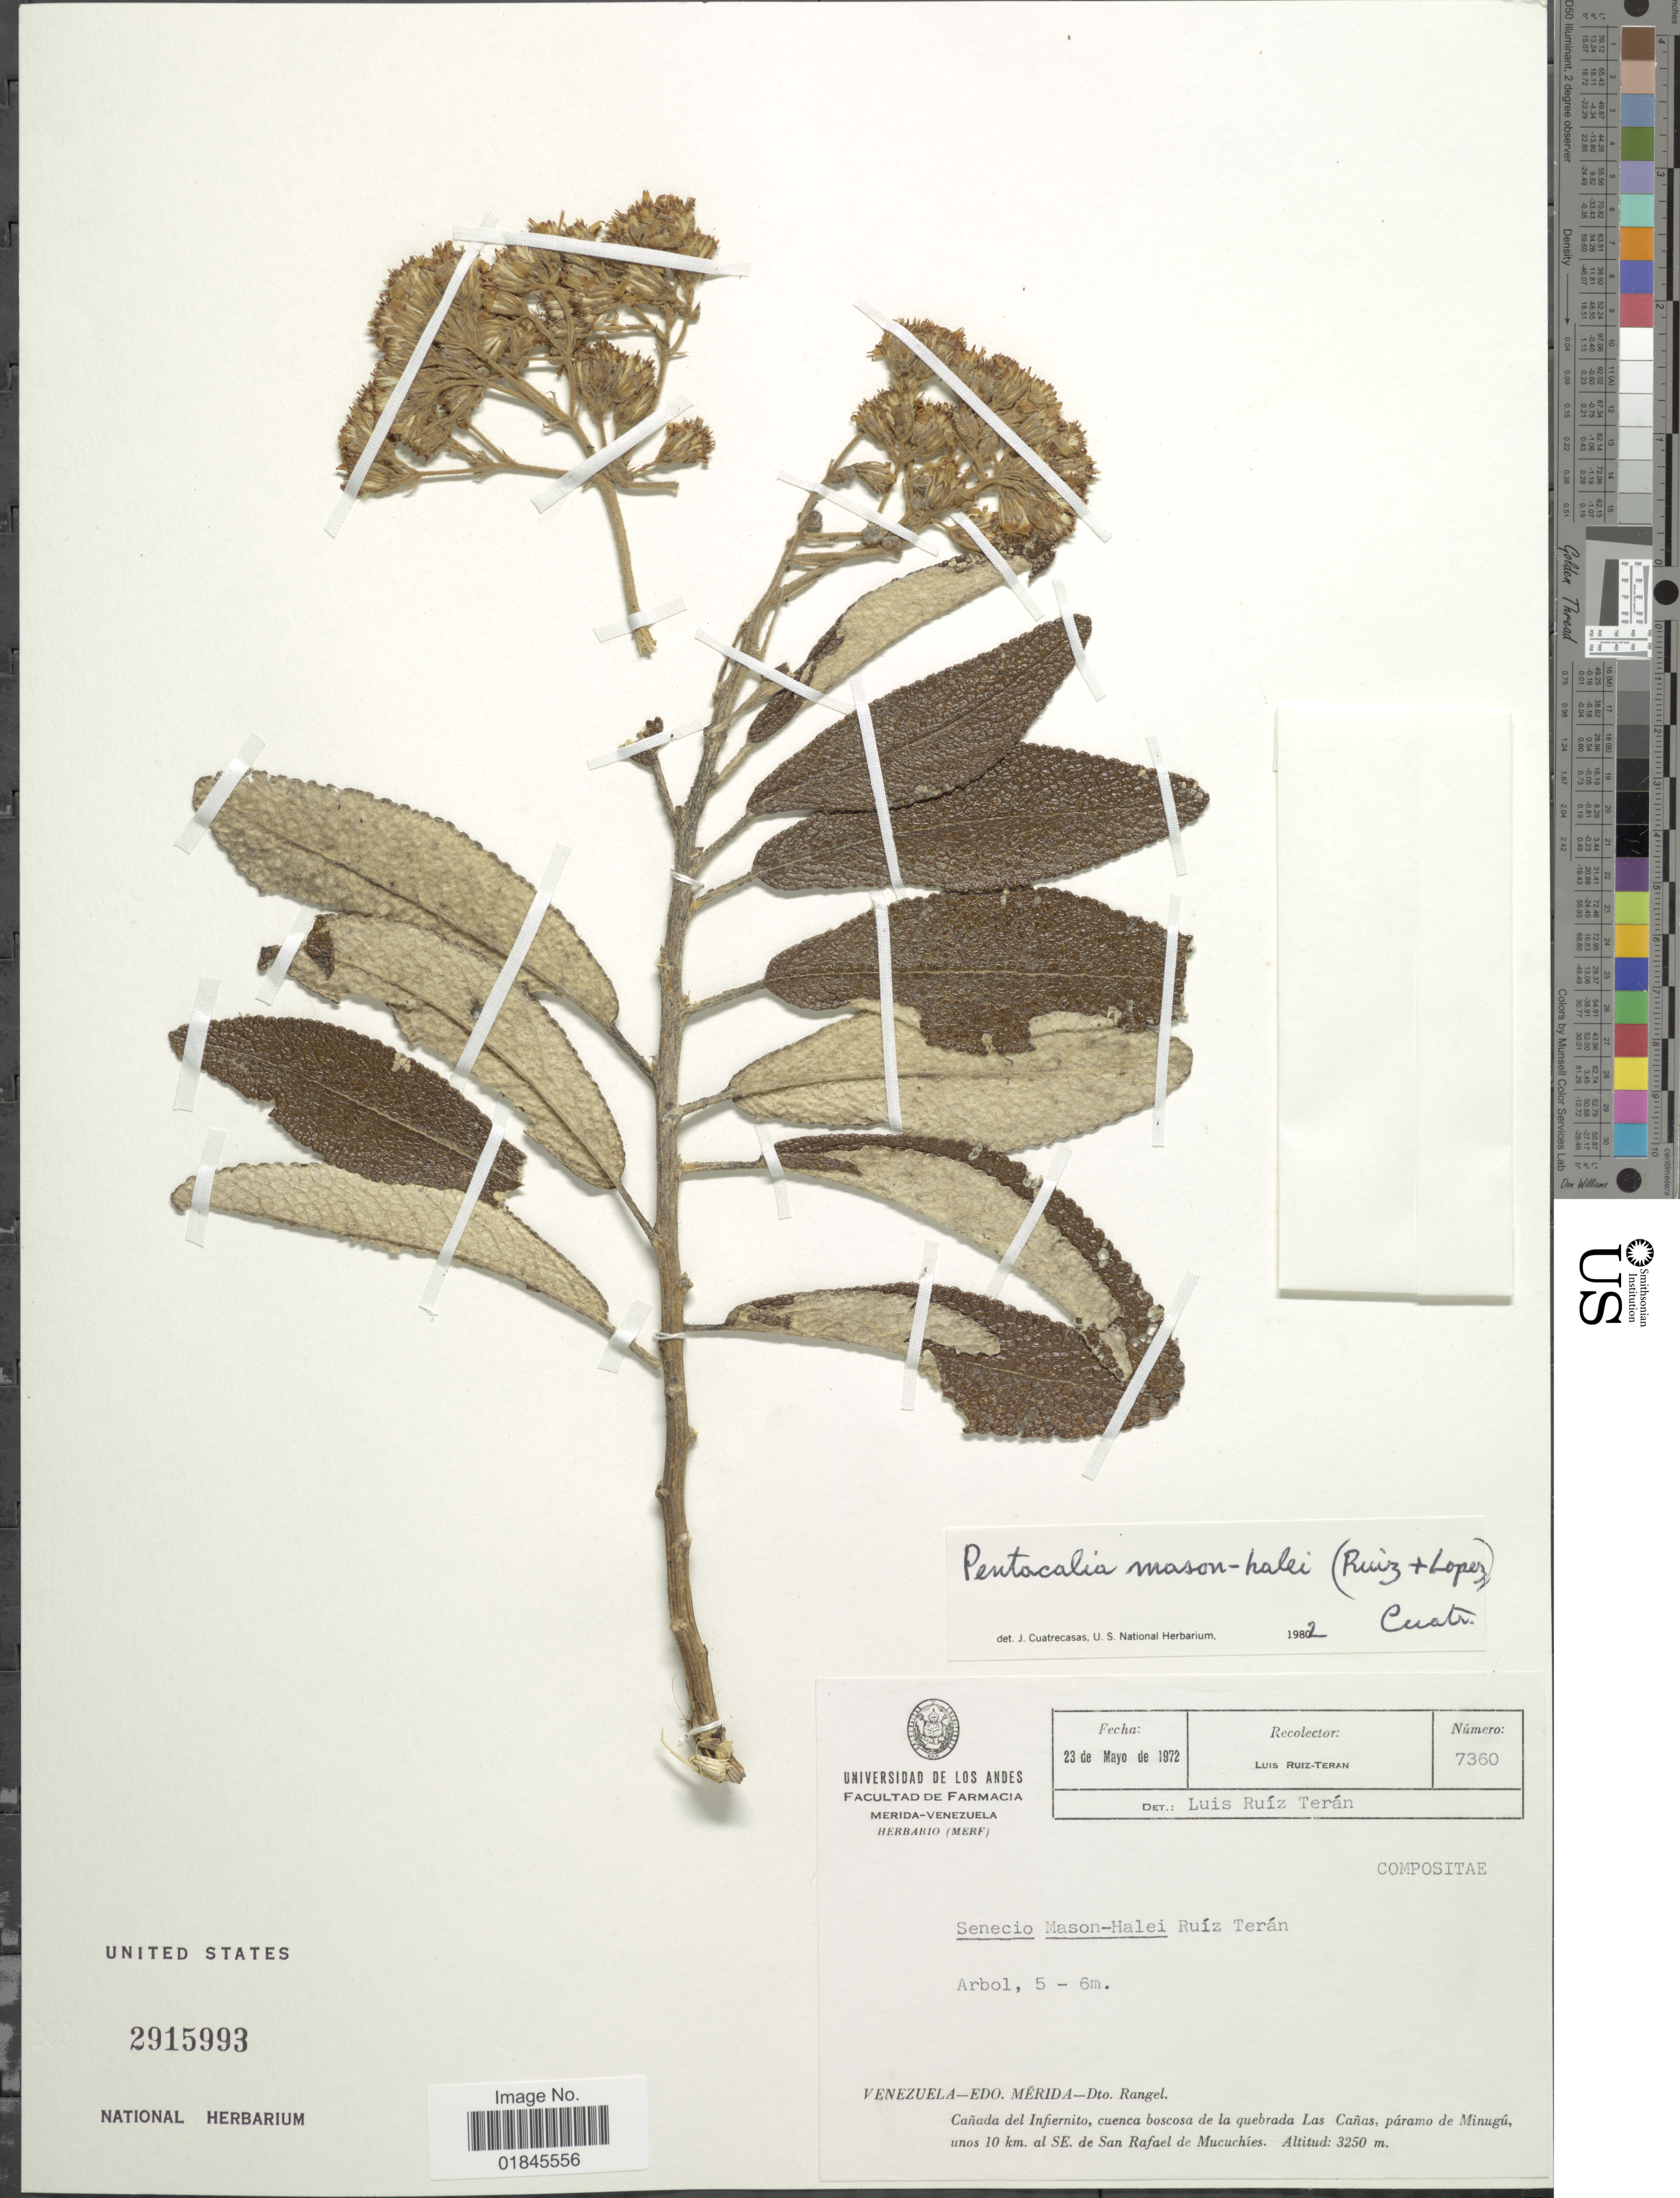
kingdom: Plantae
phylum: Tracheophyta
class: Magnoliopsida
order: Asterales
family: Asteraceae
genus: Pentacalia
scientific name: Pentacalia mason-halei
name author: (Ruíz-Terán & López Fig.) Cuatrec.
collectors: L. Teran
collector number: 7360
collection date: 1972-05-23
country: Venezuela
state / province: Mérida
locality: Venezuela - Edo. Mérida - Dto. Rangel. Cañada del Infiernito, cuenca boscosa de la quebrada Las Cañas, páramo de Minugú, unos 10 km. al SE. de San Rafael de Mucuchies.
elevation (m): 3250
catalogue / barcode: US 2915993